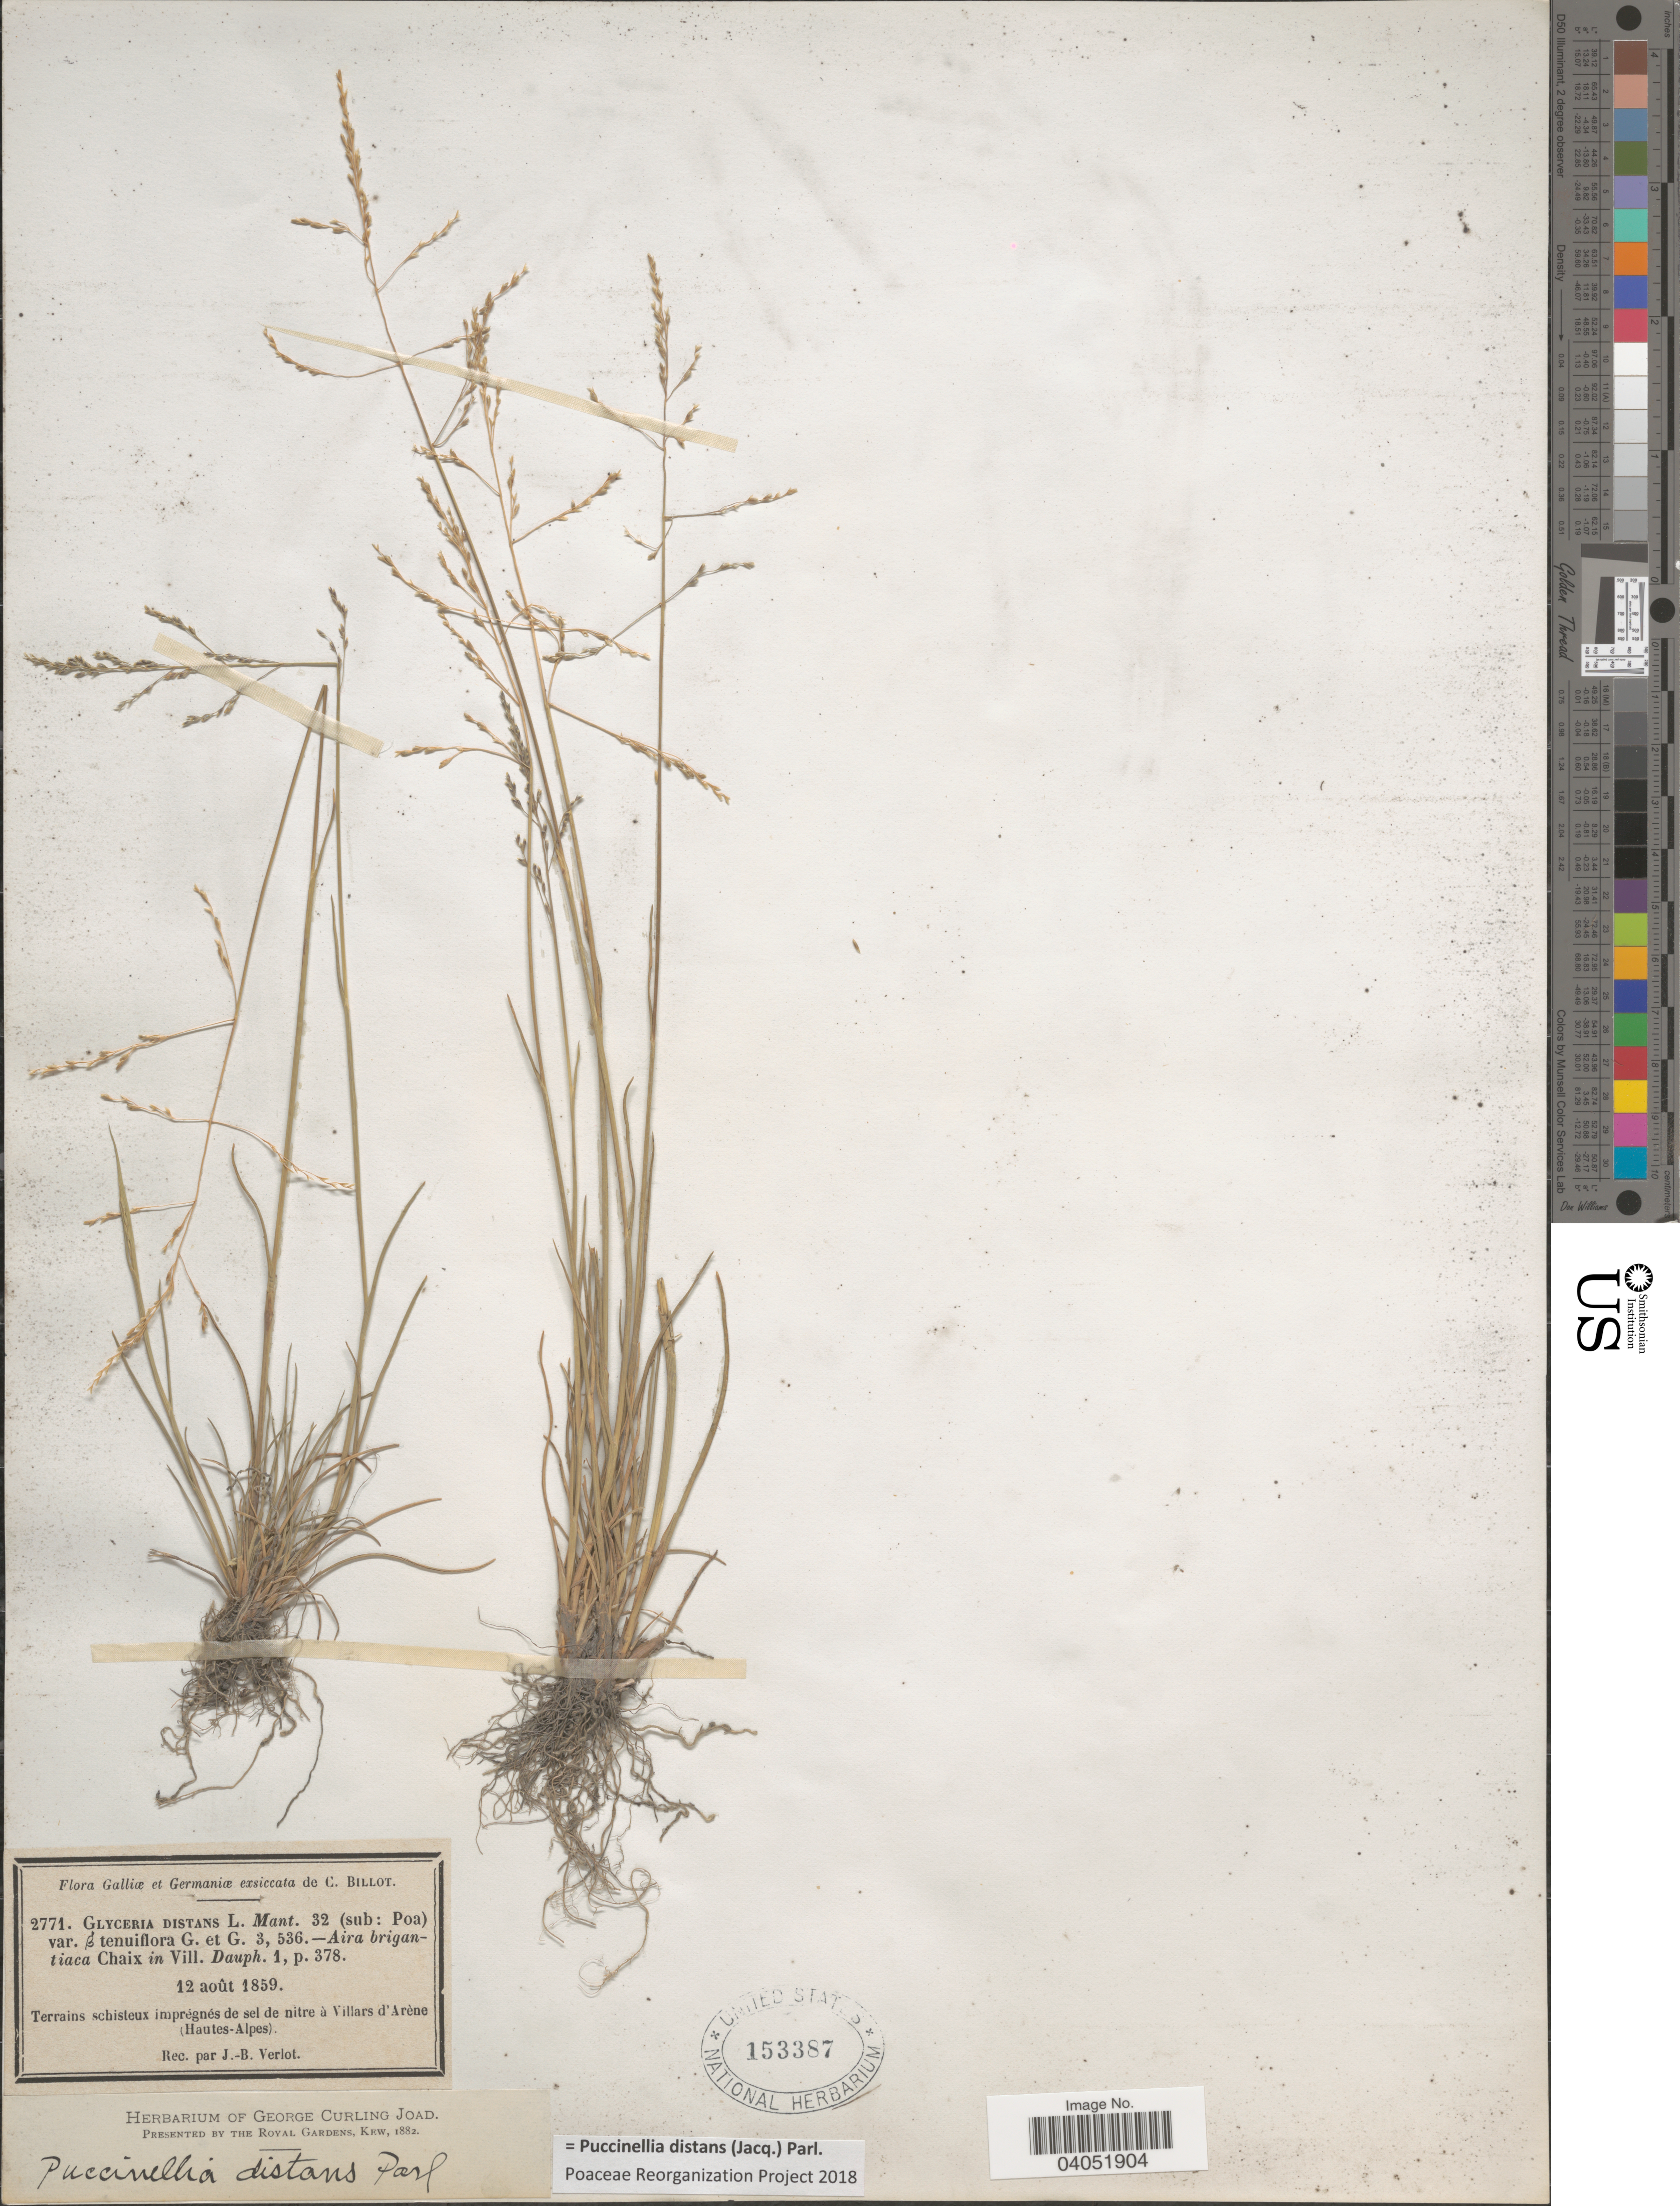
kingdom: Plantae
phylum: Tracheophyta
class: Liliopsida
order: Poales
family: Poaceae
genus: Puccinellia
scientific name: Puccinellia distans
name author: (Jacq.) Parl.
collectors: C. Billot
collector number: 2771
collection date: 1859-08-12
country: France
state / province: Provence-Alpes-Côte d'Azur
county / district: Hautes-Alpes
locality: Galliœ et Germaniœ. Terrains schisteux imprégnés de sel de nitre à Villars d'Arène (Hautes-Alpes).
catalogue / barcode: US 153387